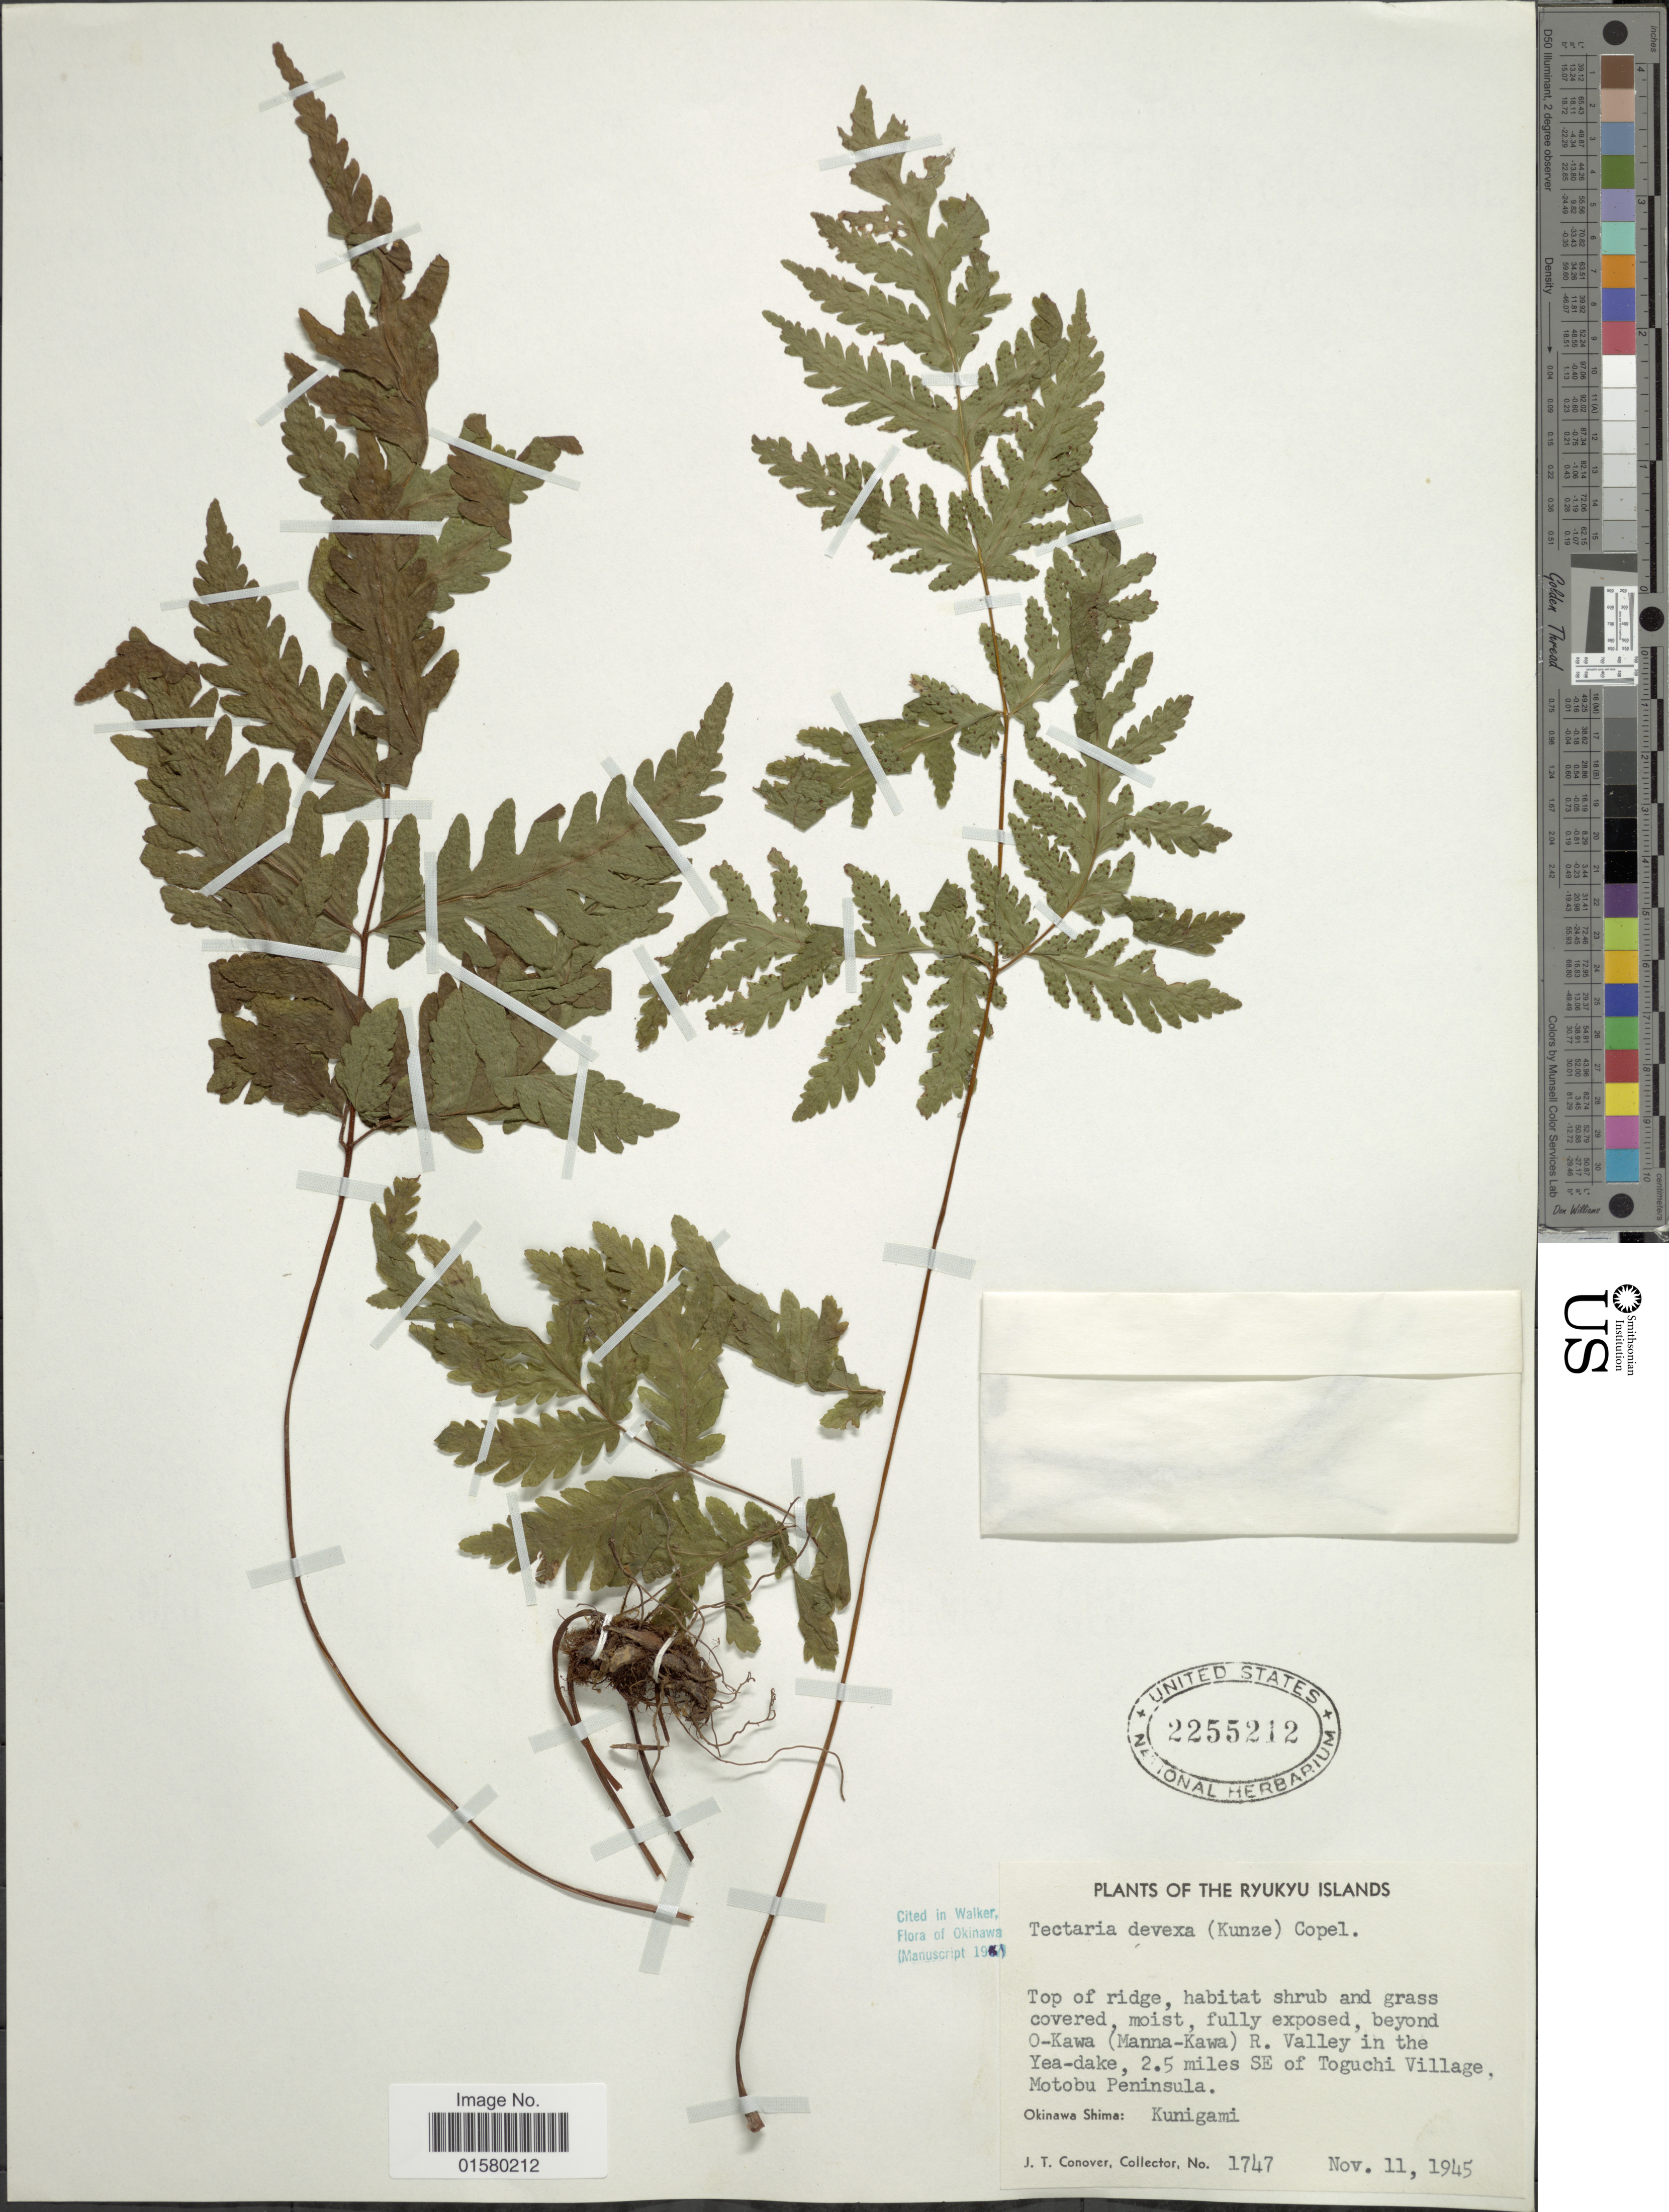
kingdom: Plantae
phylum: Tracheophyta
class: Polypodiopsida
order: Polypodiales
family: Tectariaceae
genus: Tectaria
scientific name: Tectaria devexa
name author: (Kunze) Copel.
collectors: J. T. Conover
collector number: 1747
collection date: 1945-11-11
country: Japan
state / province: Okinawa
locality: Ryukyu Islands, beyond O-Kawa (Manna-Kawa) R. Valley in the Yea-dake, 2.5 miles SE of Toguchi Village, Motobu Peninsula, Okinawa Shima: Kunigami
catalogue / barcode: US 2255212